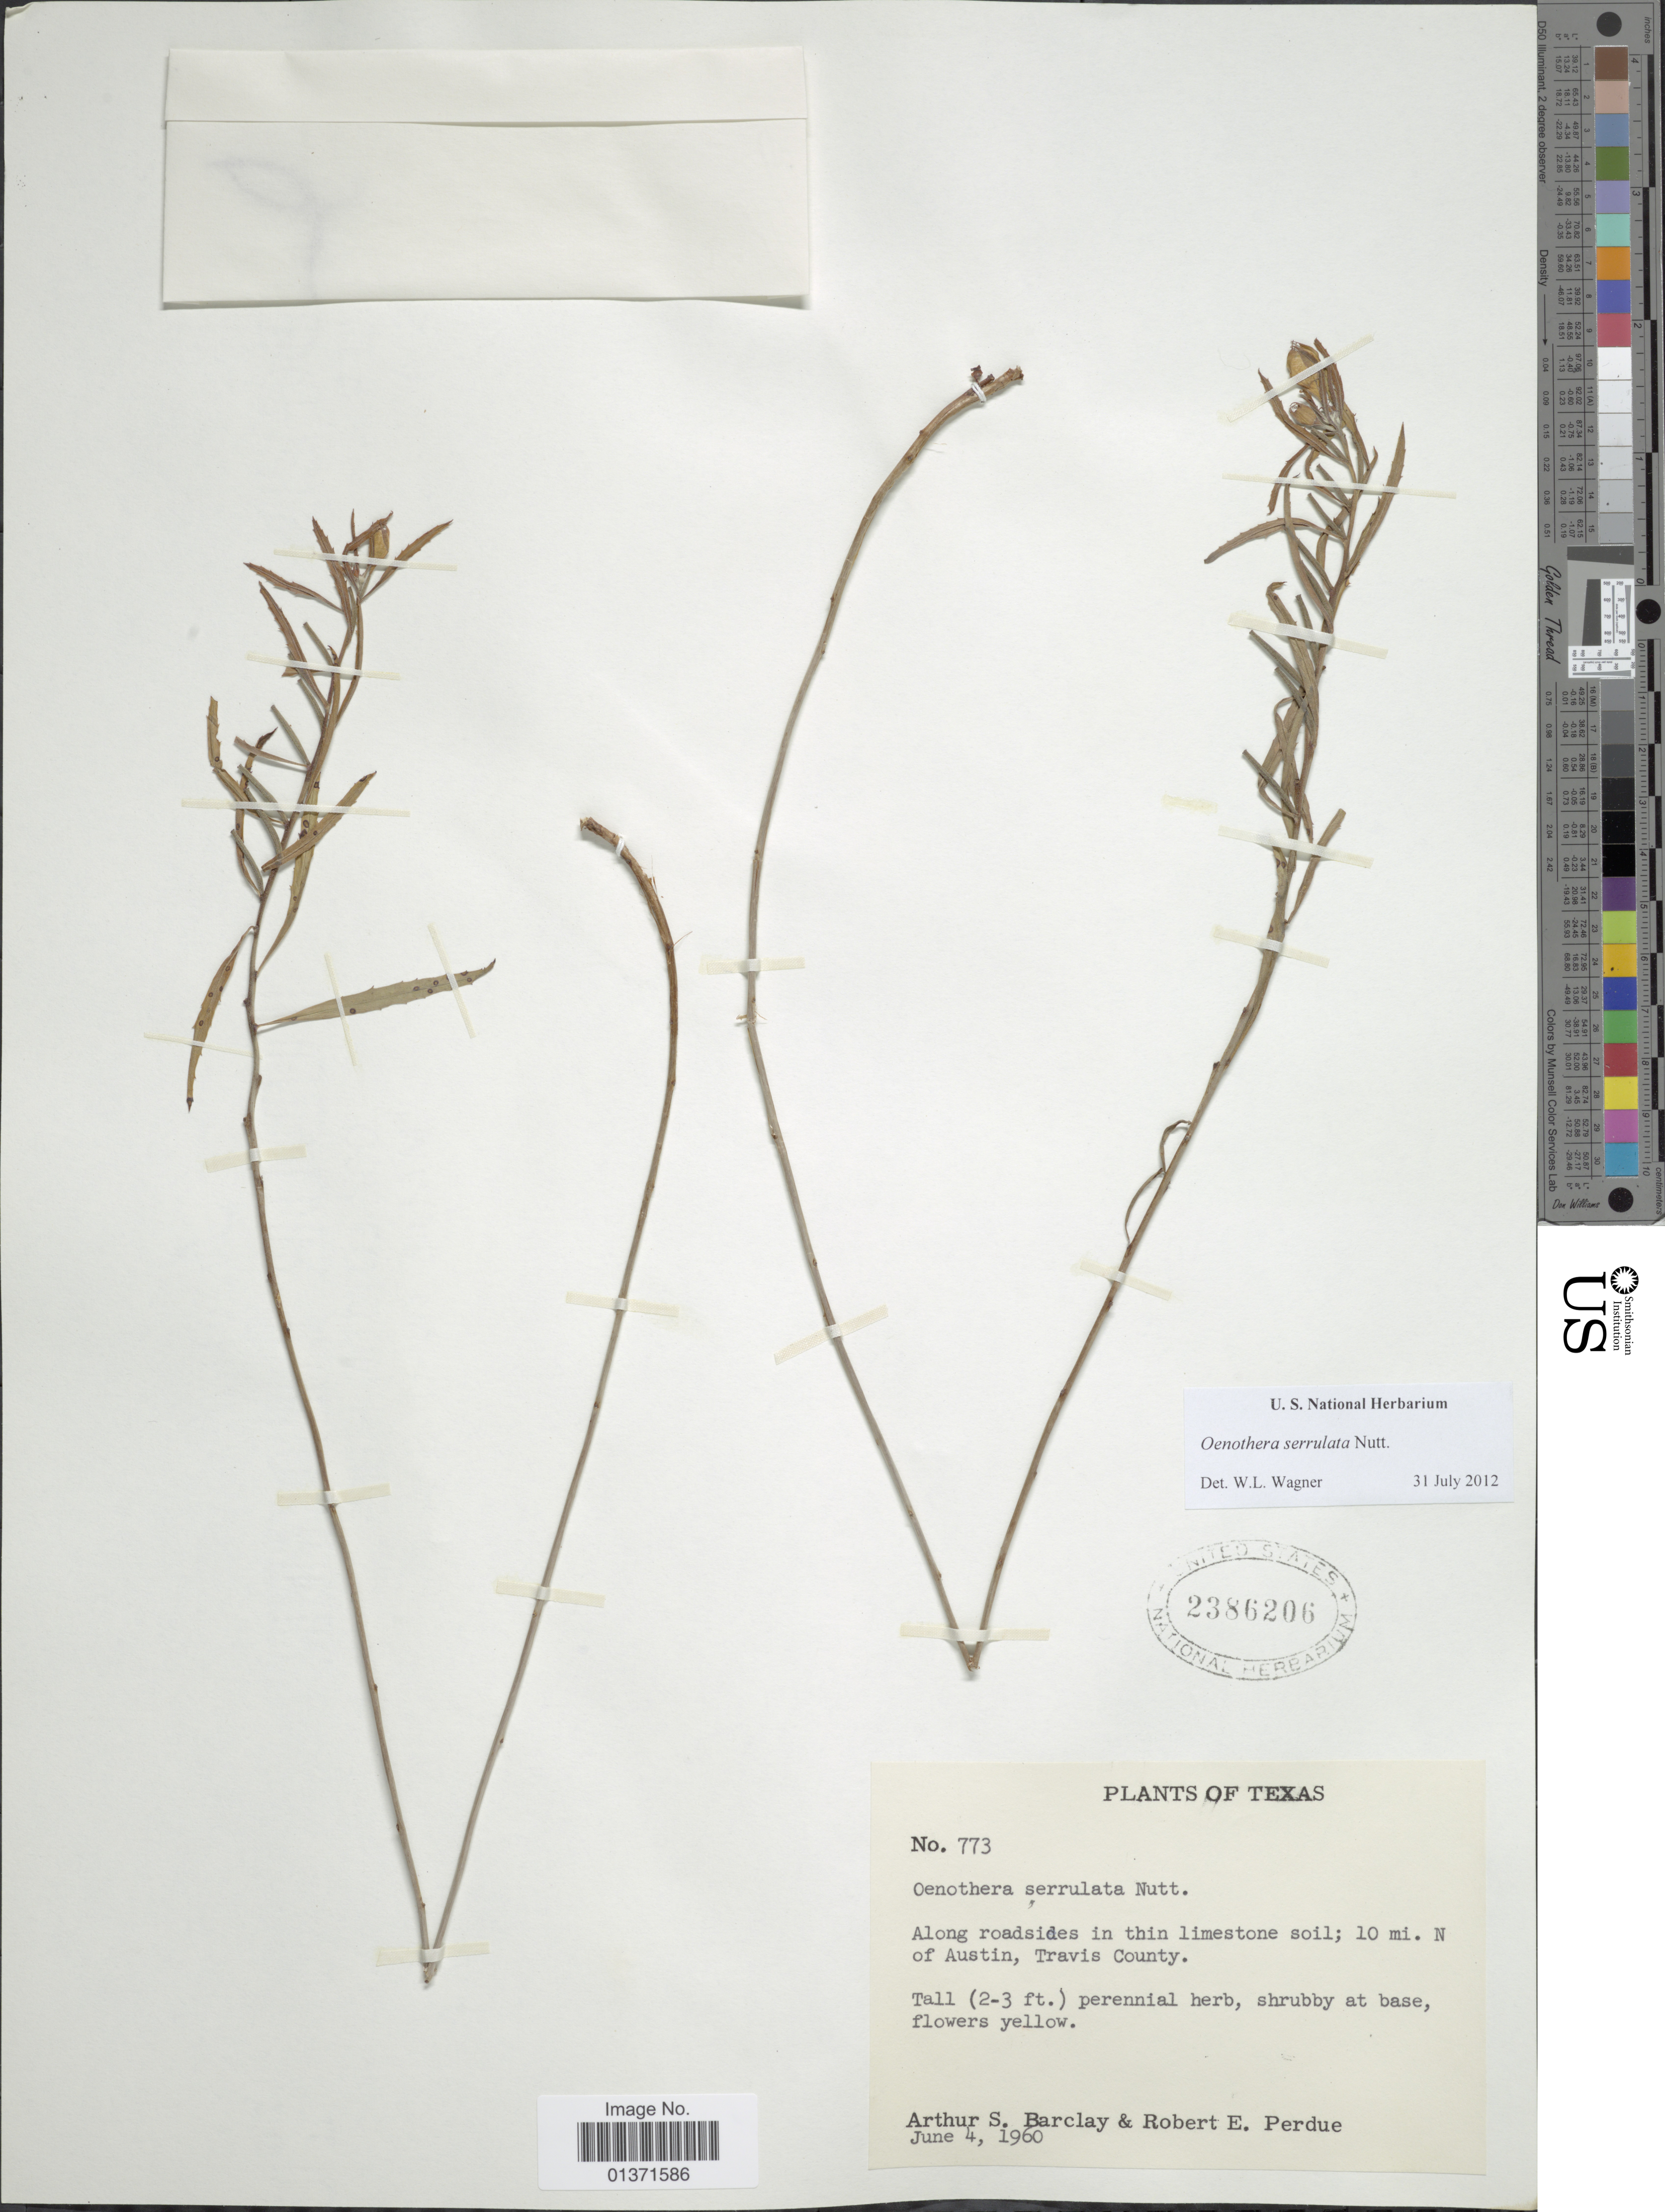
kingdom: Plantae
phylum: Tracheophyta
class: Magnoliopsida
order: Myrtales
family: Onagraceae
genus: Oenothera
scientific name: Oenothera serrulata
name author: Nutt.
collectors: A. S. Barclay & R. E. Perdue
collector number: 773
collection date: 1960-06-04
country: United States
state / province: Texas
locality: Along roadsides in thin limestone soil; 10 mi. N of Austin, Travis County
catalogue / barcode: US 2386206